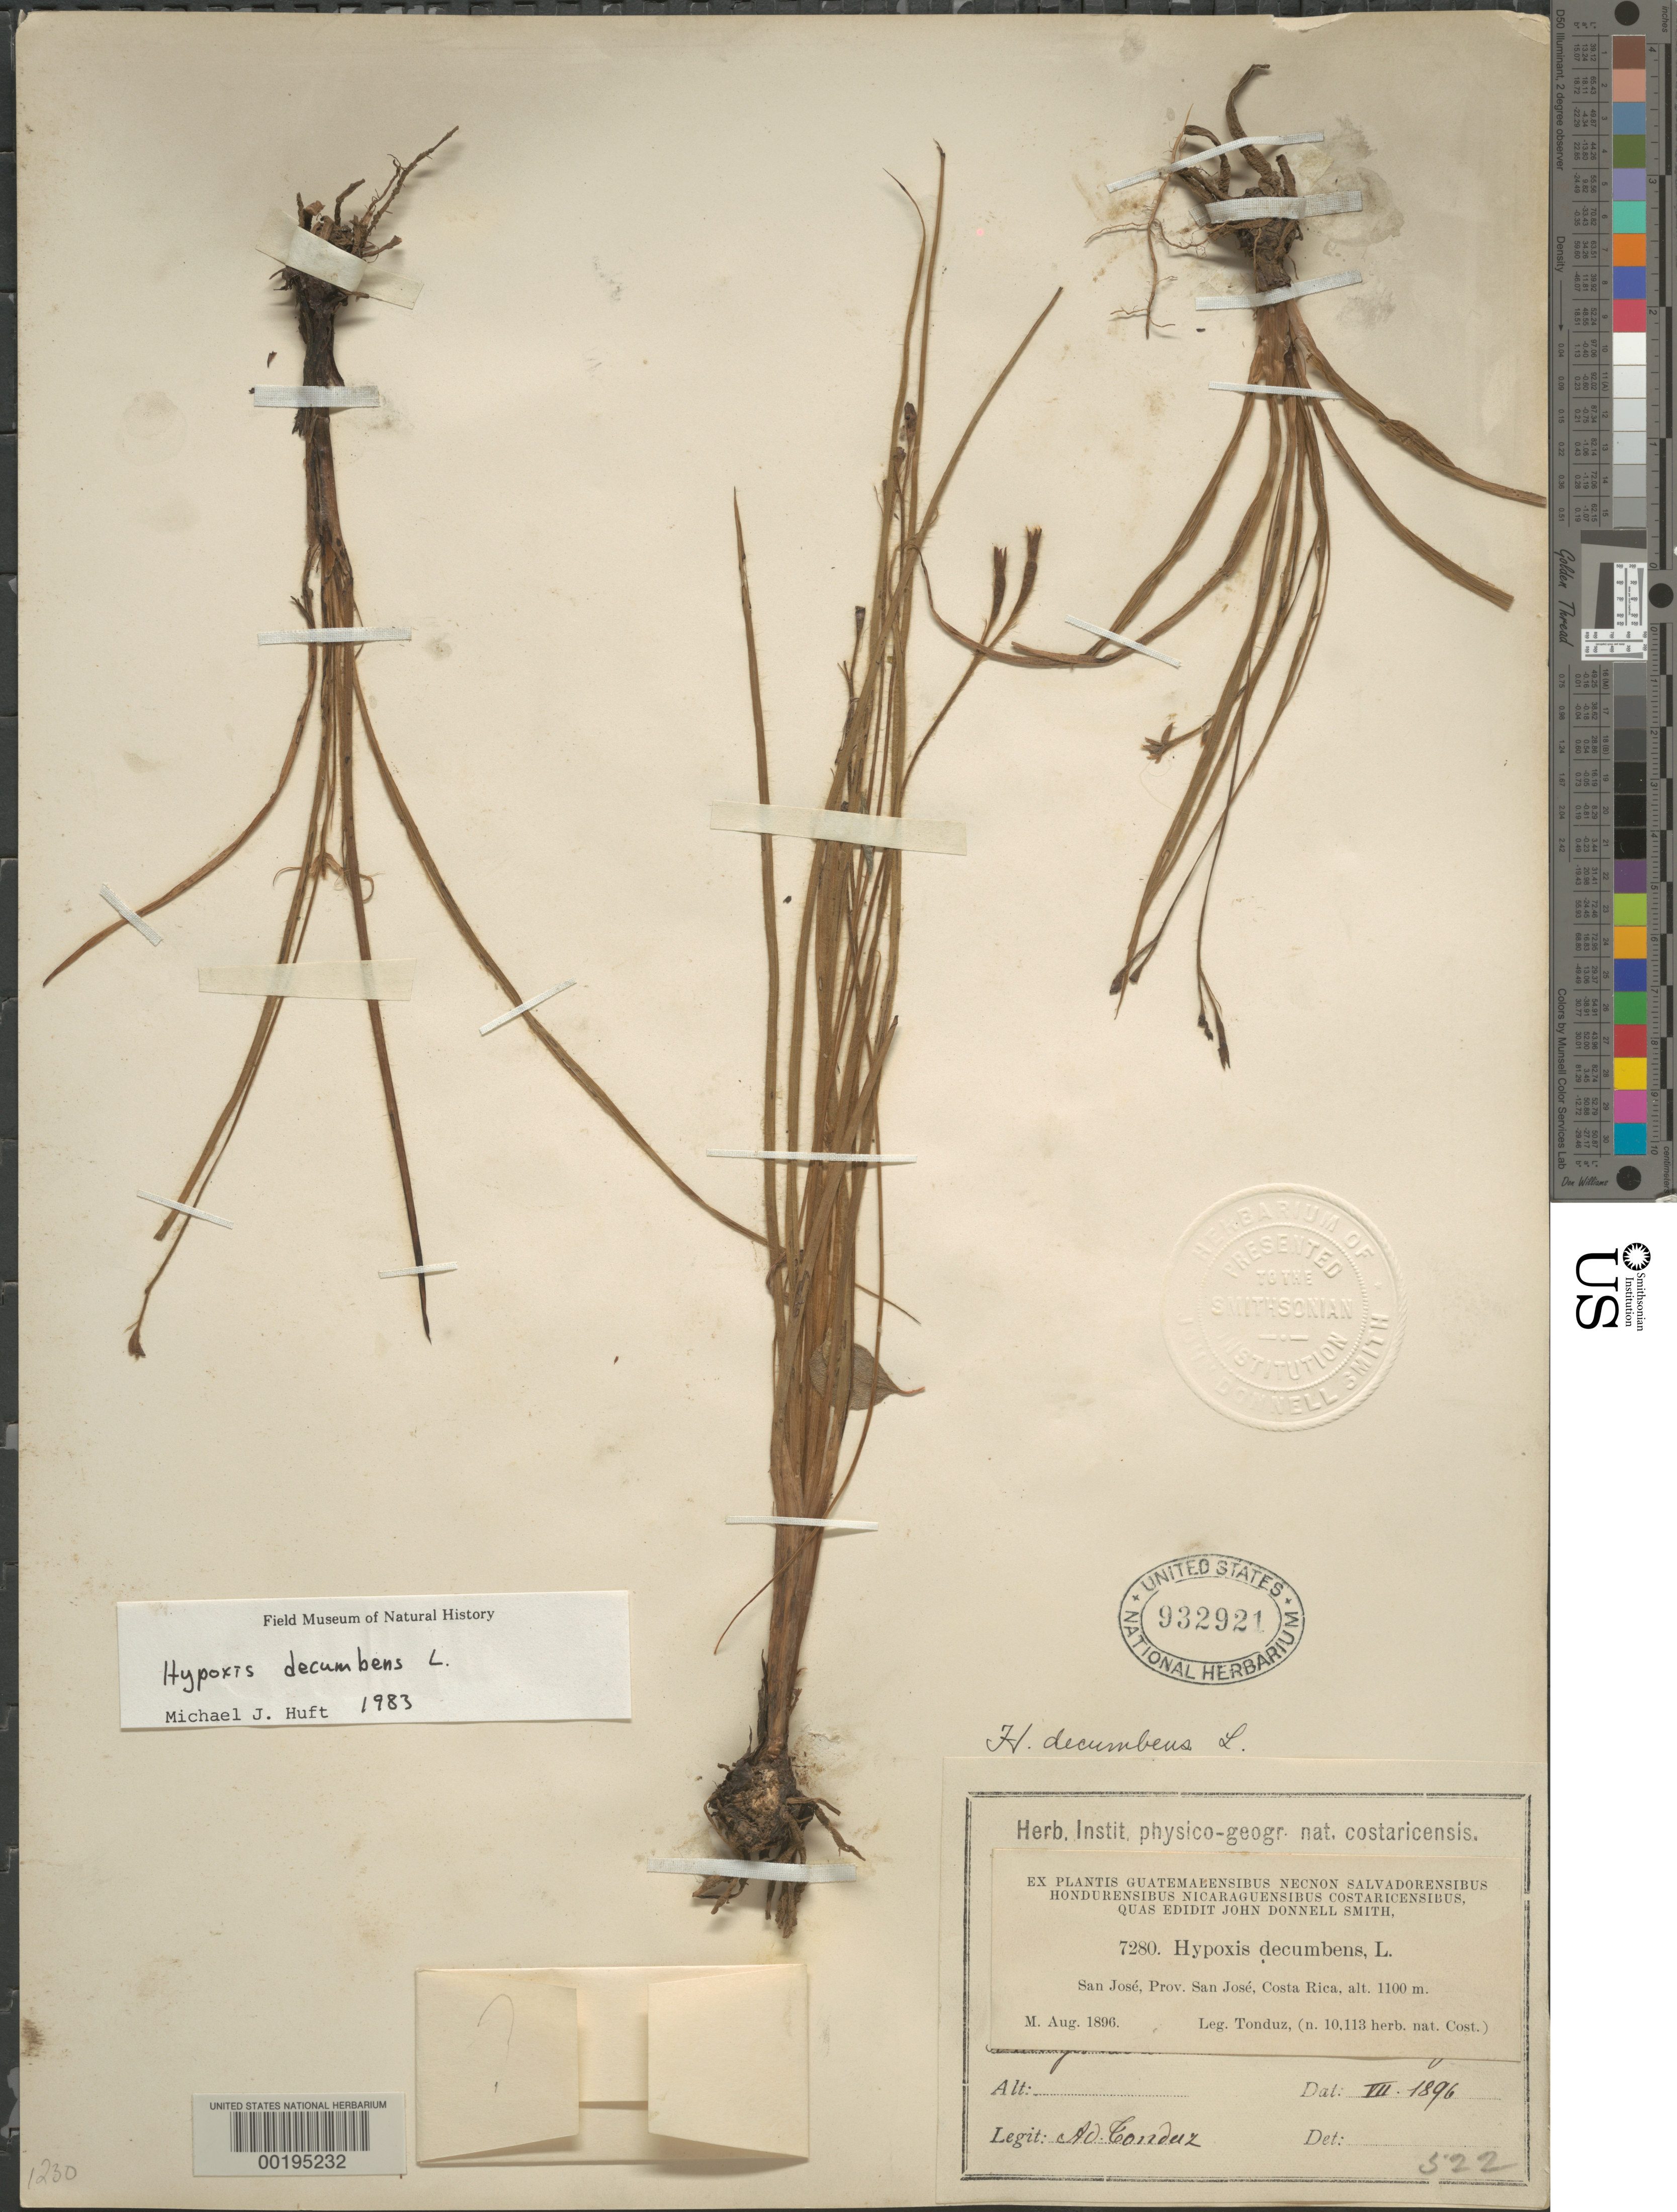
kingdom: Plantae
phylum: Tracheophyta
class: Liliopsida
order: Asparagales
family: Hypoxidaceae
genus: Hypoxis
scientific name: Hypoxis decumbens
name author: L.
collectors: A. Tunduz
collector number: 7280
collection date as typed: Aug 1896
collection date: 1896-08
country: Costa Rica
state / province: San José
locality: San jose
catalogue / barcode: US 932921